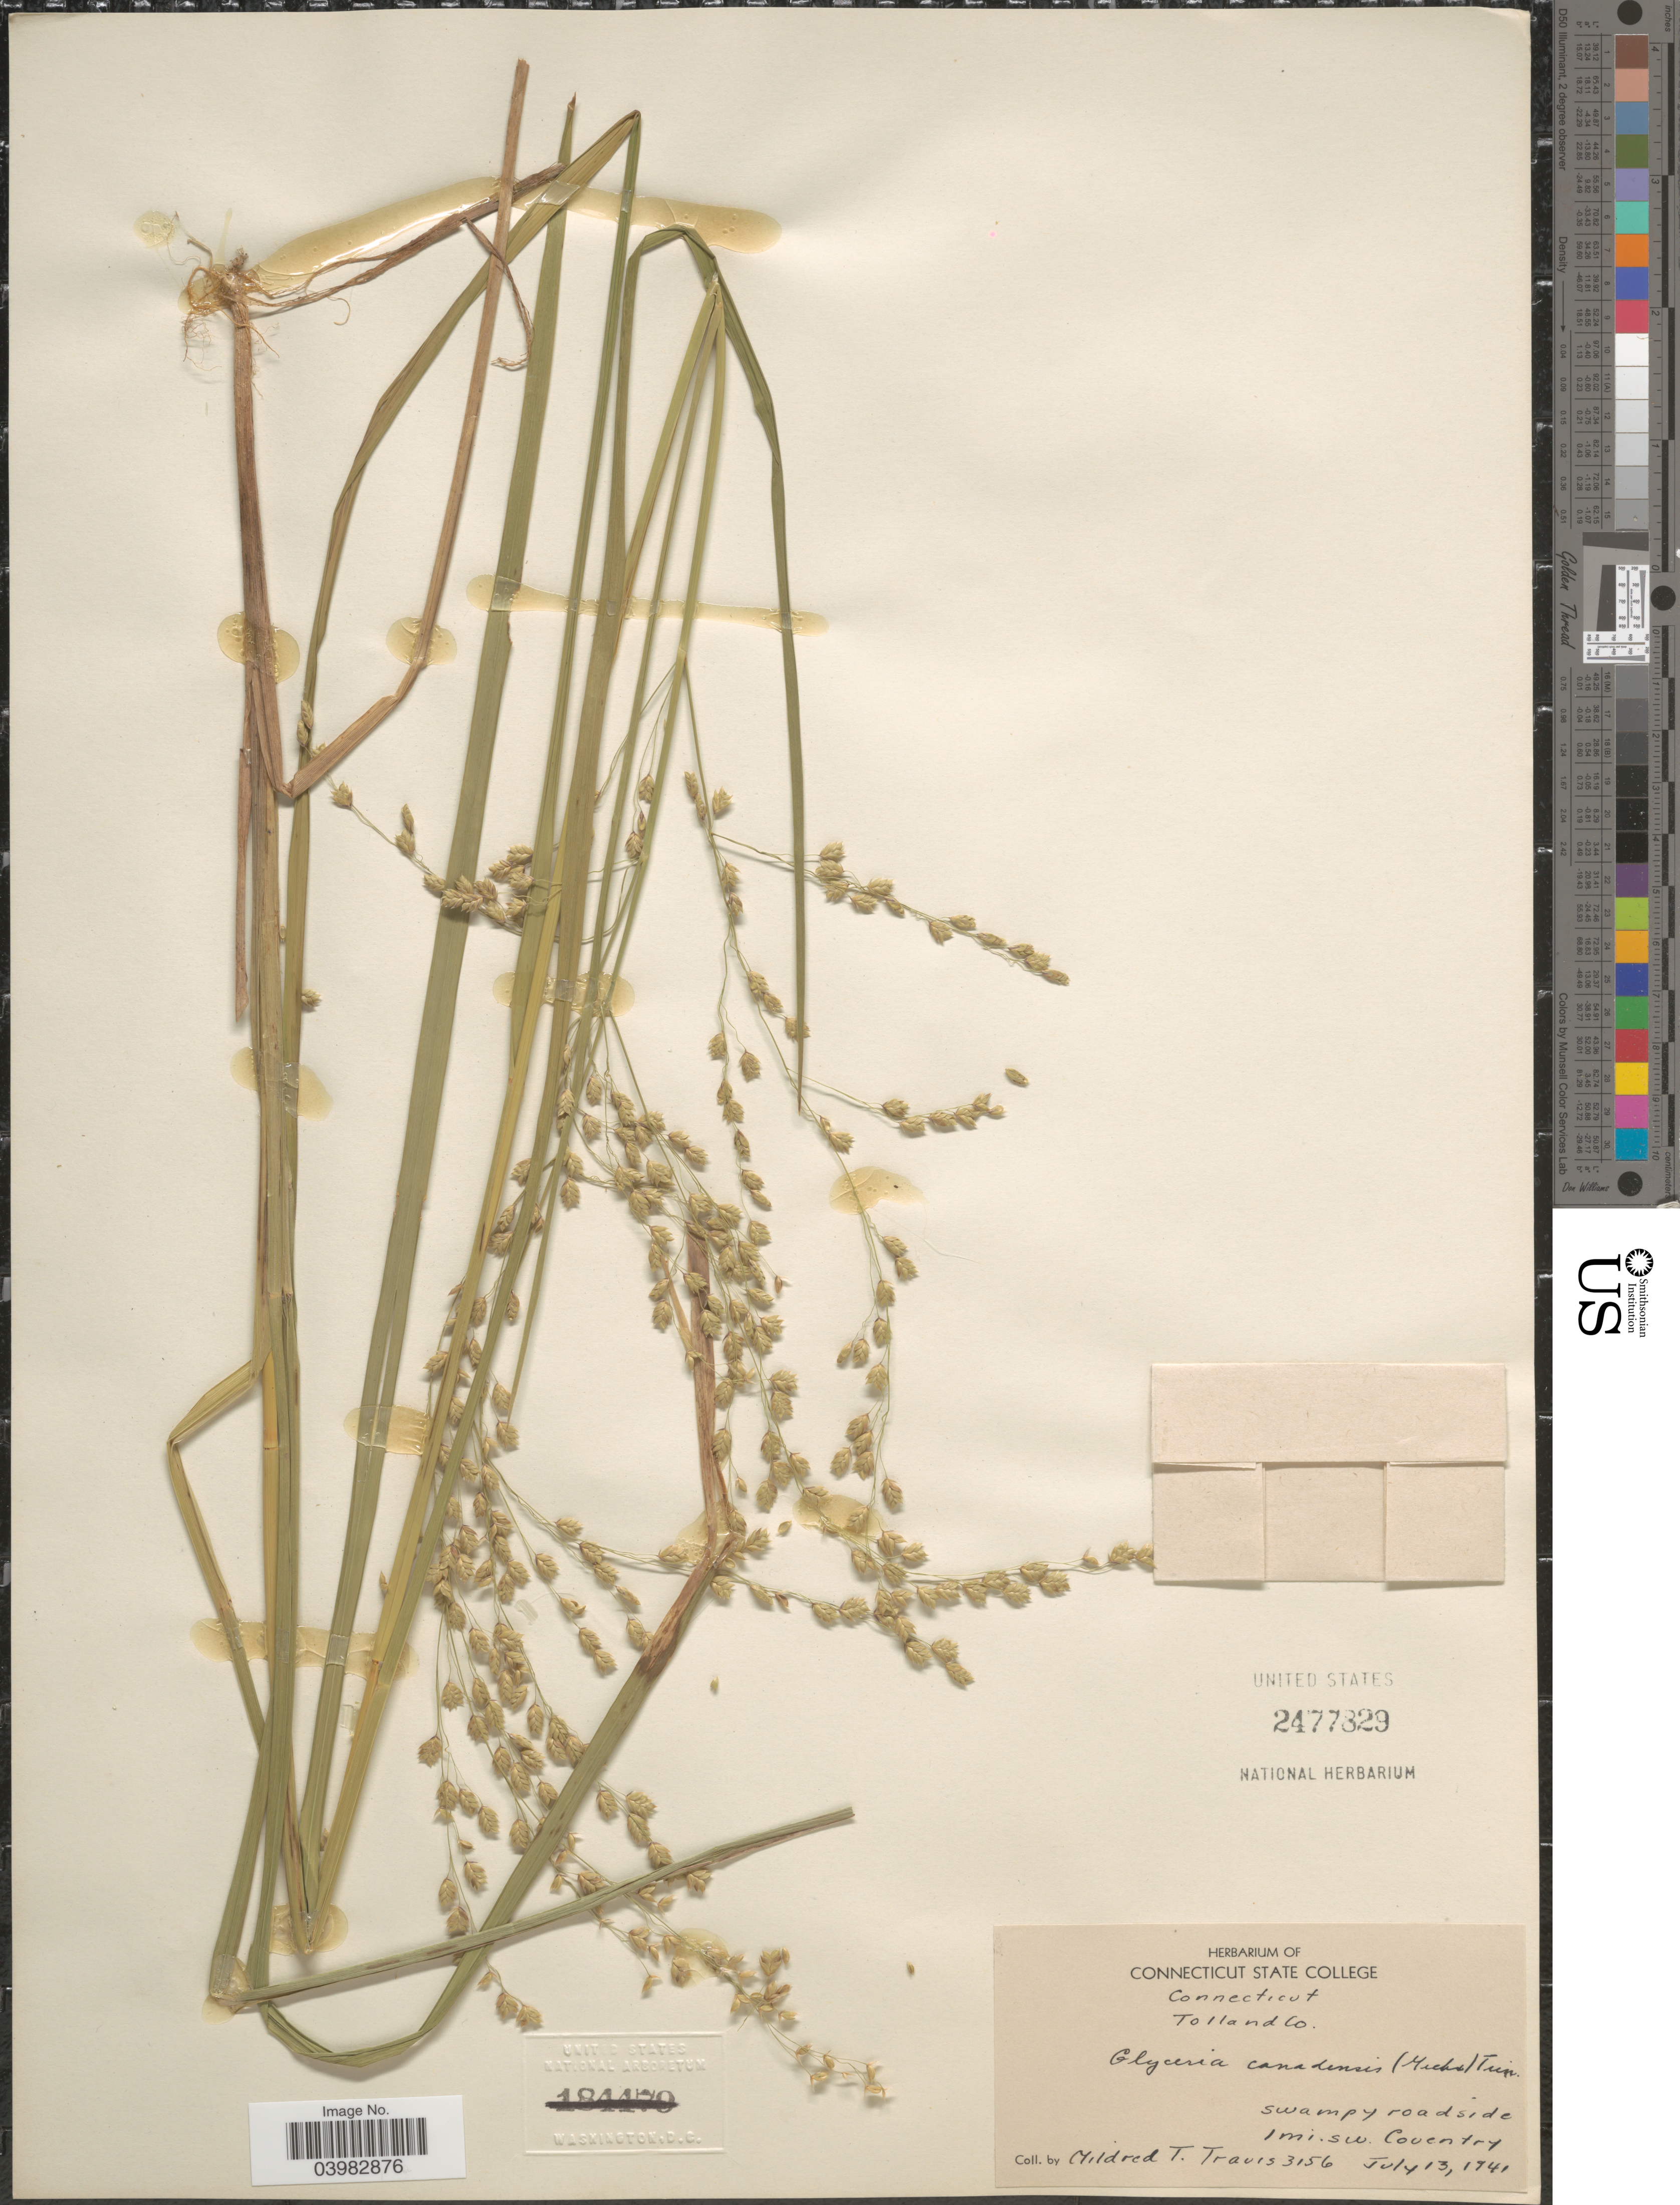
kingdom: Plantae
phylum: Tracheophyta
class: Liliopsida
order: Poales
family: Poaceae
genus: Glyceria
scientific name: Glyceria canadensis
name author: (Michx.) Trin.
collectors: M. Travis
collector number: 3156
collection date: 1941-07-13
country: United States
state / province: Connecticut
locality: Tolland Co. 1 mi. sw. Coventry.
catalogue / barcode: US 2477829